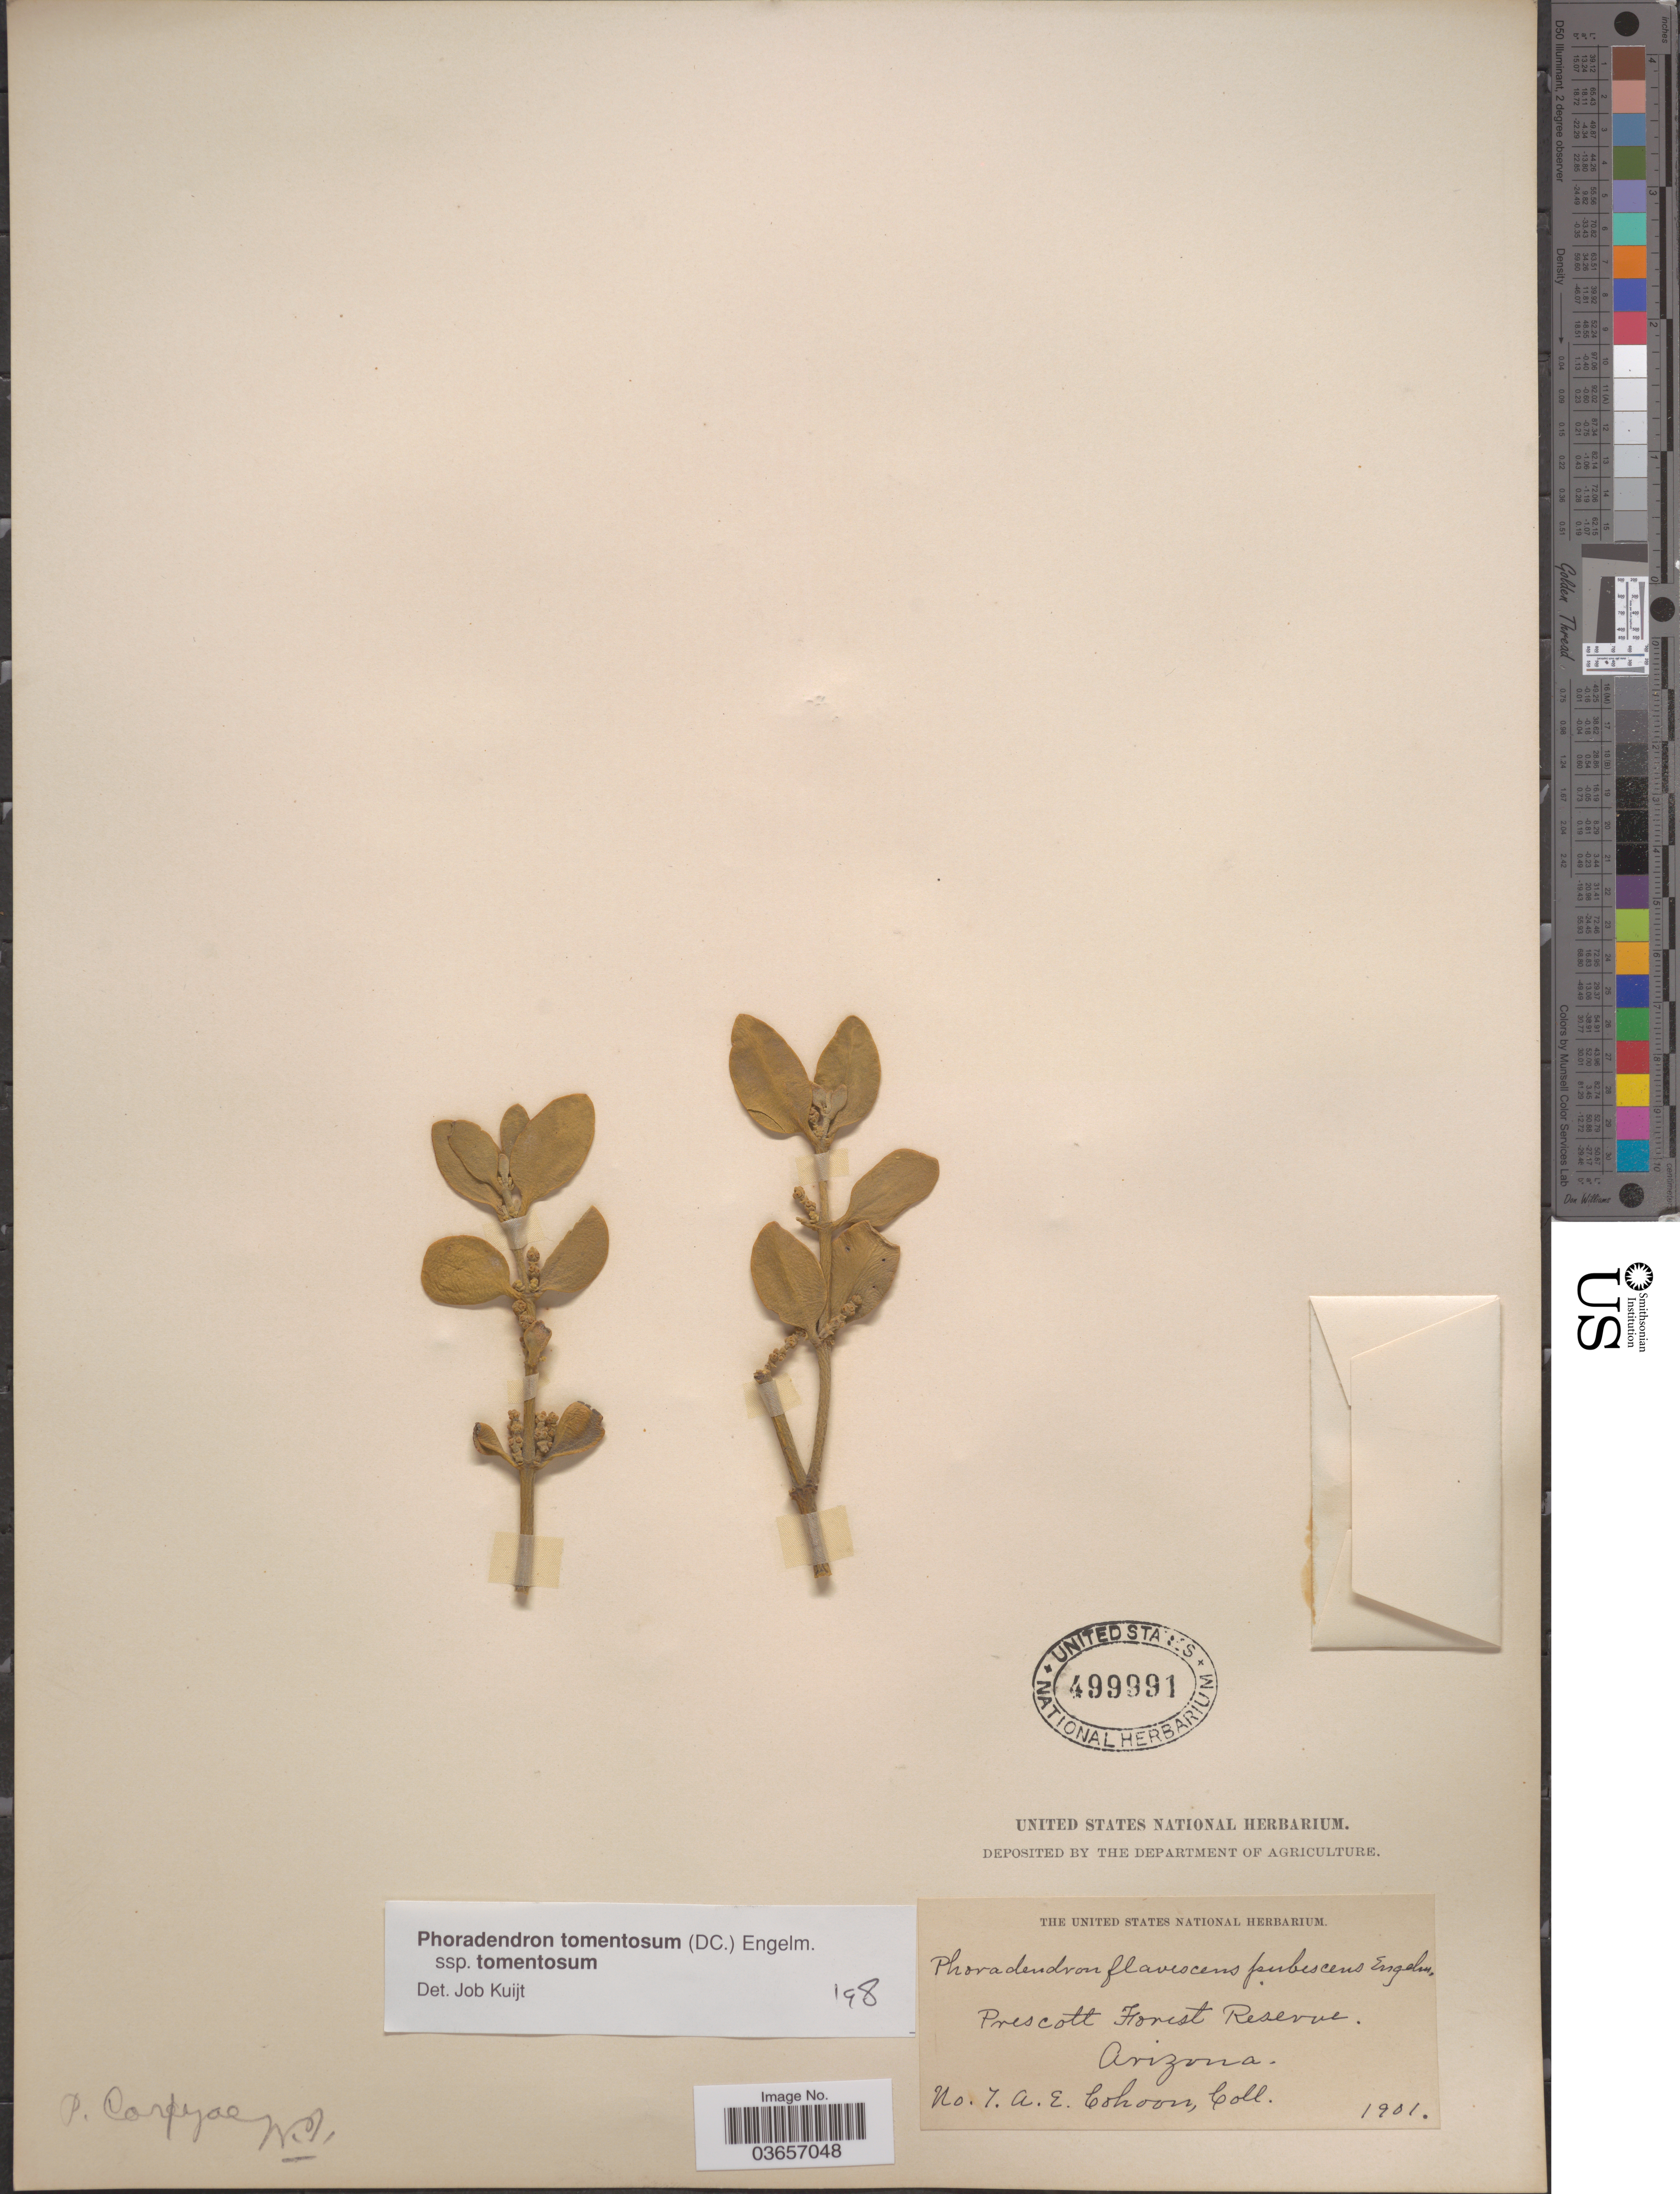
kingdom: Plantae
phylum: Tracheophyta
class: Magnoliopsida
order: Santalales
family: Viscaceae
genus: Phoradendron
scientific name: Phoradendron tomentosum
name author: DC.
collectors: A. Cohoon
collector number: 7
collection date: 1901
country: United States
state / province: Arizona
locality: Prescott Forest Reserve.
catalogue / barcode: US 499991